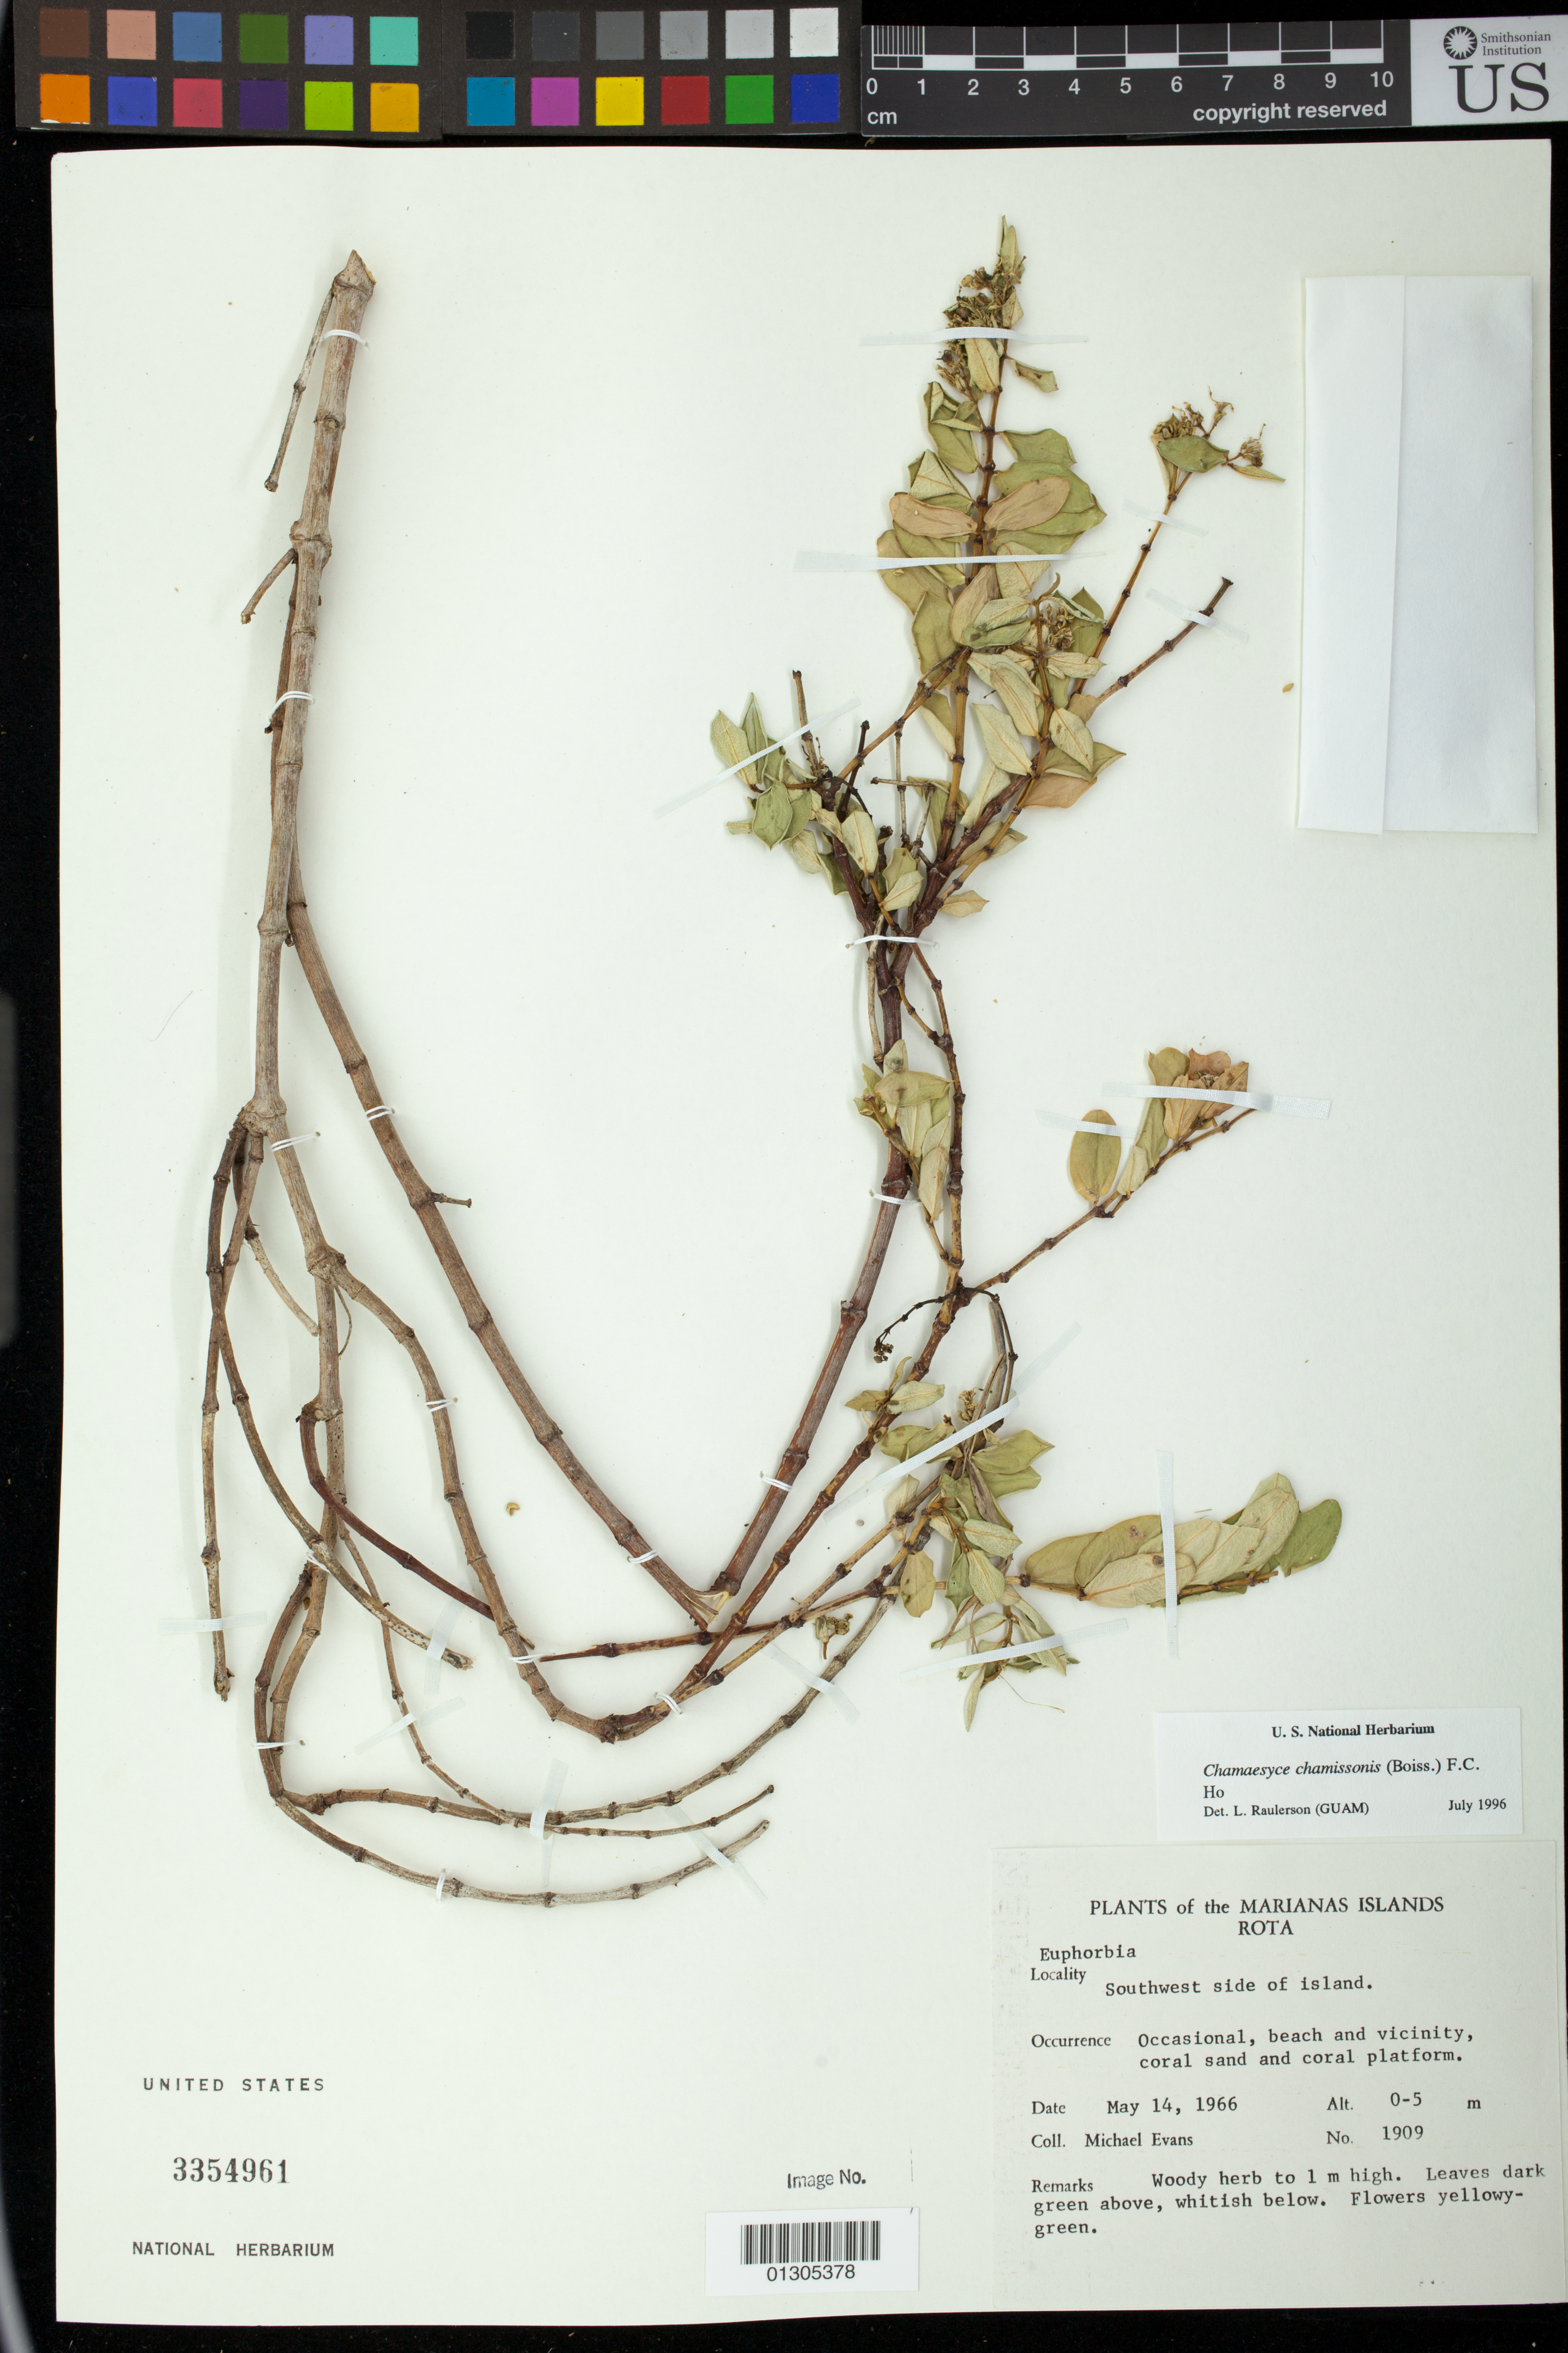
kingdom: Plantae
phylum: Tracheophyta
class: Magnoliopsida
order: Malpighiales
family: Euphorbiaceae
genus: Euphorbia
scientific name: Euphorbia chamissonis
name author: (Klotzsch ex Klotzsch & Garcke) Boiss.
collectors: M. Evans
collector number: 1909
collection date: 1966-05-14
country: Northern Mariana Islands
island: Rota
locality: Rota Island.; Southwest side of island.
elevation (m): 0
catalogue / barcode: US 3354961